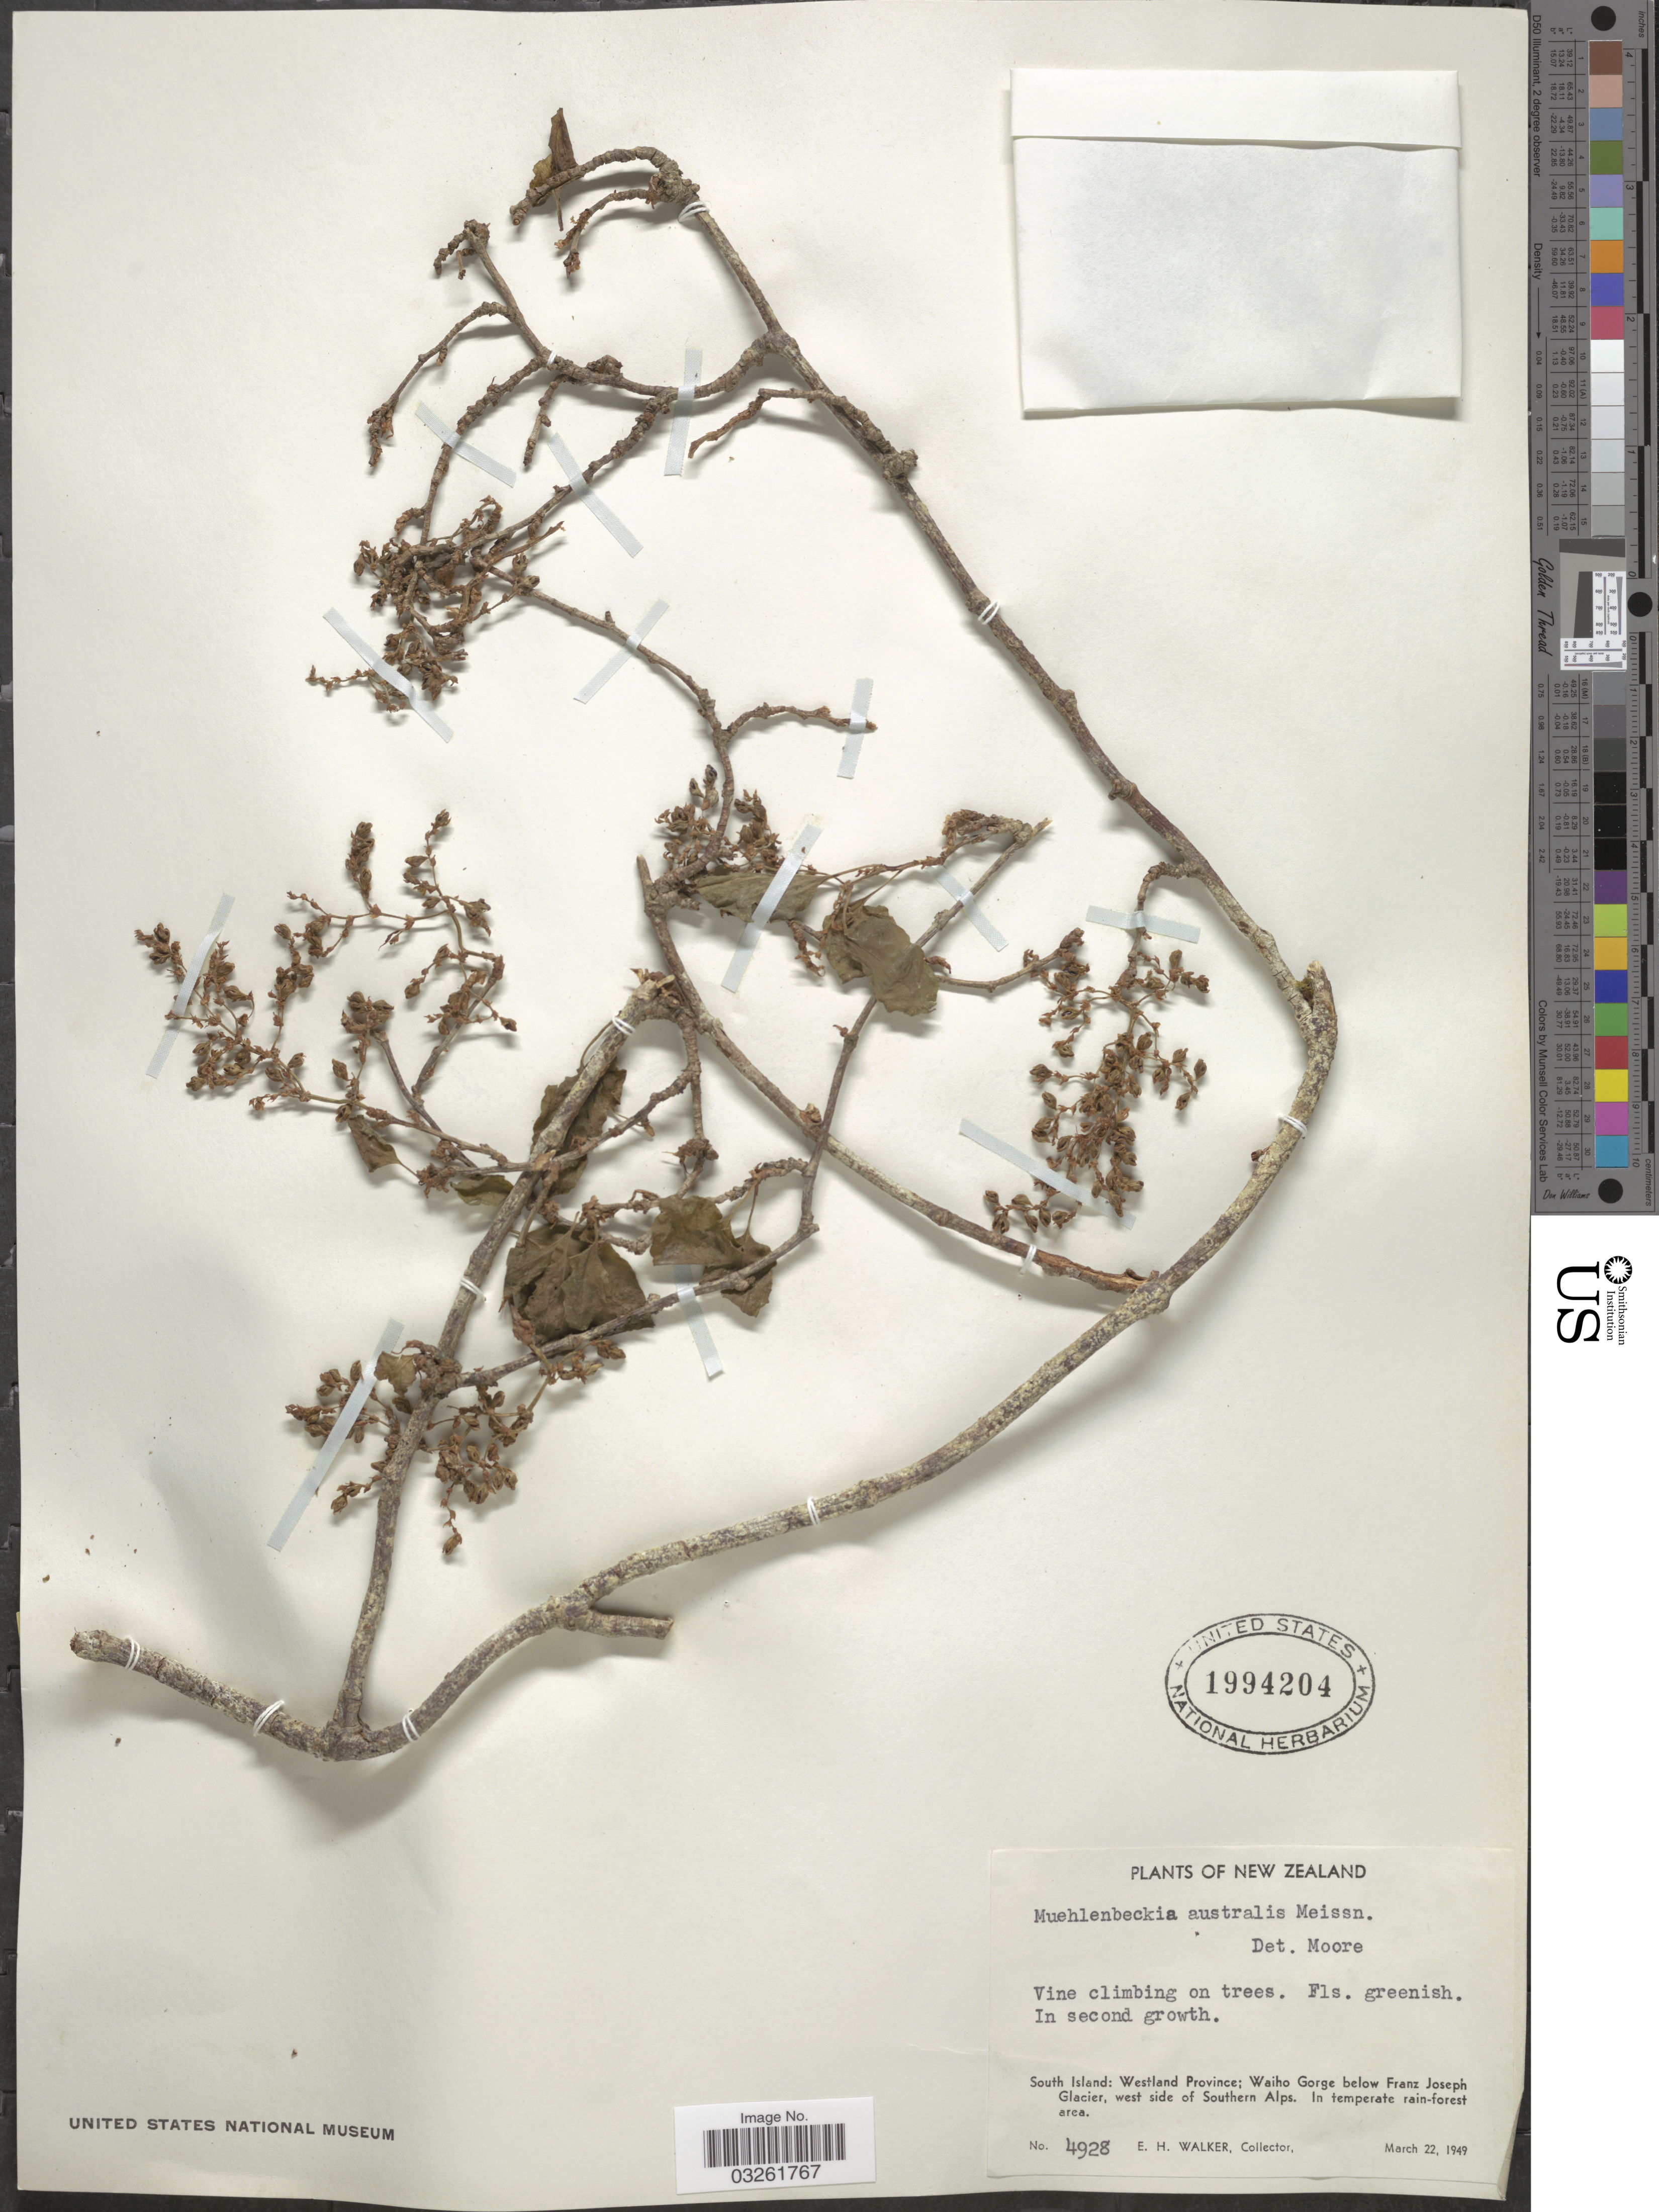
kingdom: Plantae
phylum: Tracheophyta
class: Magnoliopsida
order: Caryophyllales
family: Polygonaceae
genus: Muehlenbeckia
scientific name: Muehlenbeckia australis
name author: Meisn.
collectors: E. H. Walker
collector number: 4928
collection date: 1949-03-22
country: New Zealand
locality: South Island: Westland Province; Waiho Gorge below Franz Joseph Glacier, west side of Southern Alps.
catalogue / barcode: US 1994204